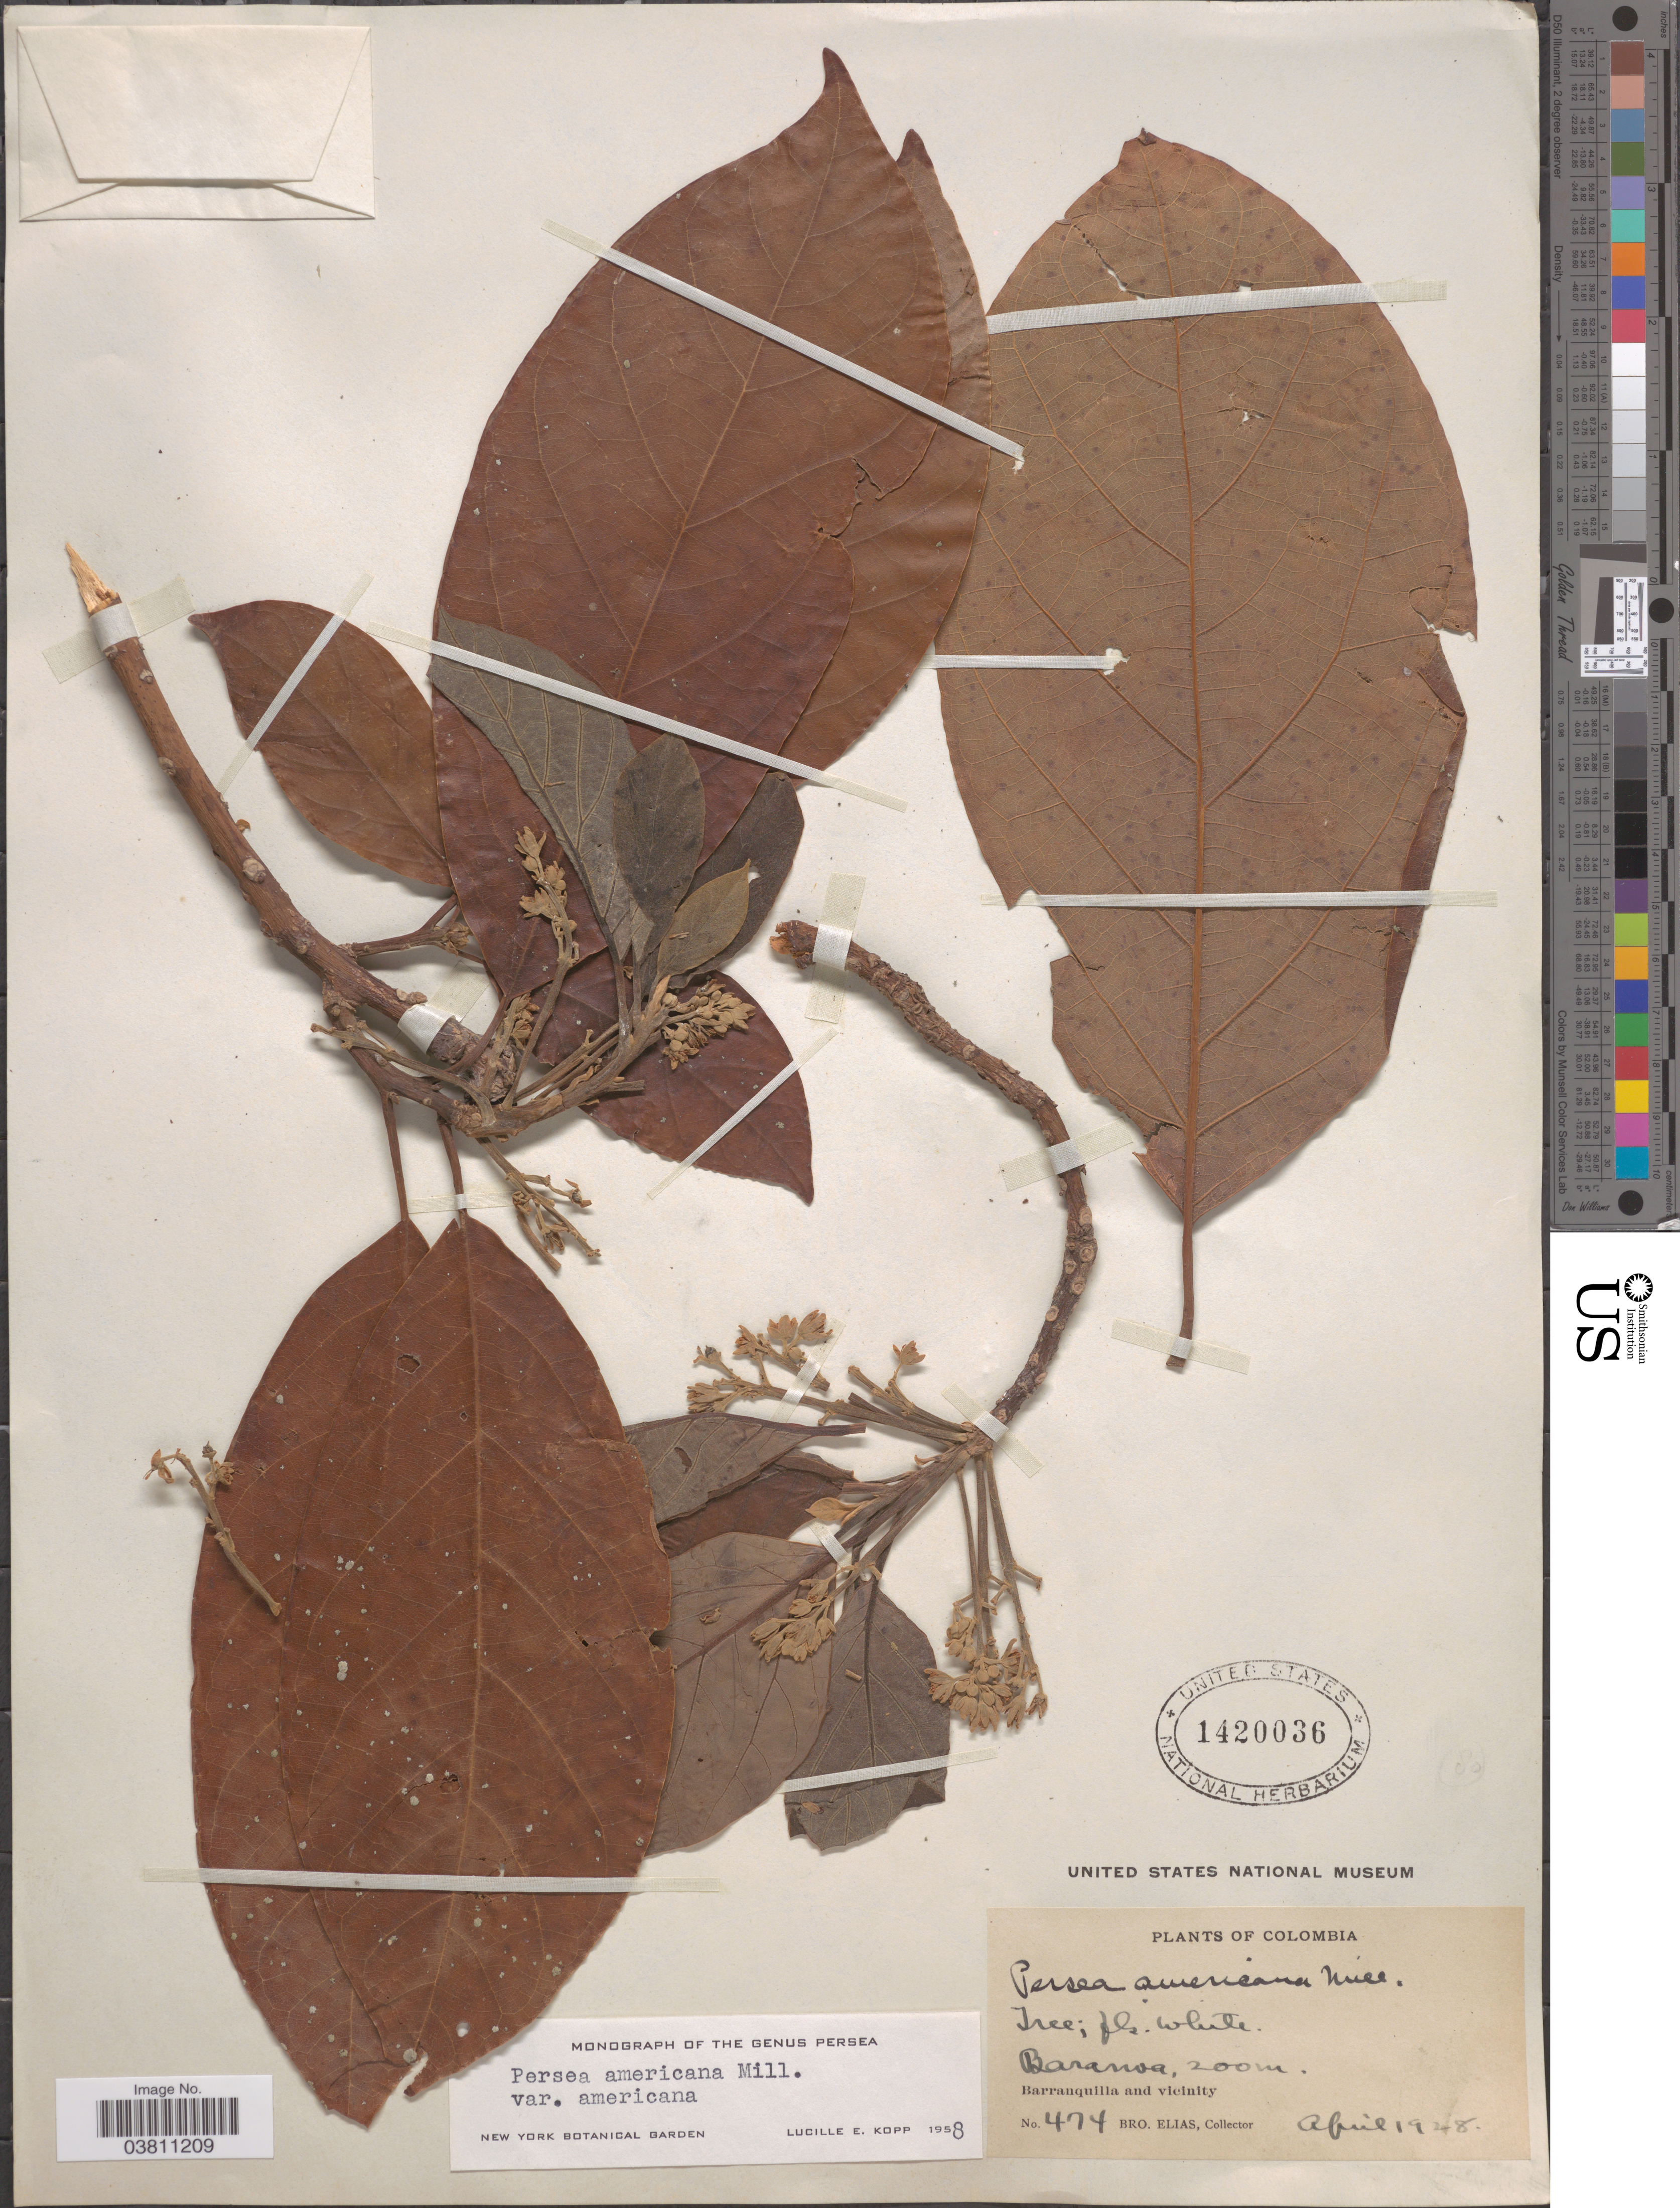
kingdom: Plantae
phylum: Tracheophyta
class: Magnoliopsida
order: Laurales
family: Lauraceae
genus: Persea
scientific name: Persea americana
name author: Mill.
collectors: Bro. Elias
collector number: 474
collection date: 1948-04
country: Colombia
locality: Baranoa. Barranquilla and vicinity.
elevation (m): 200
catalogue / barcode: US 1420036